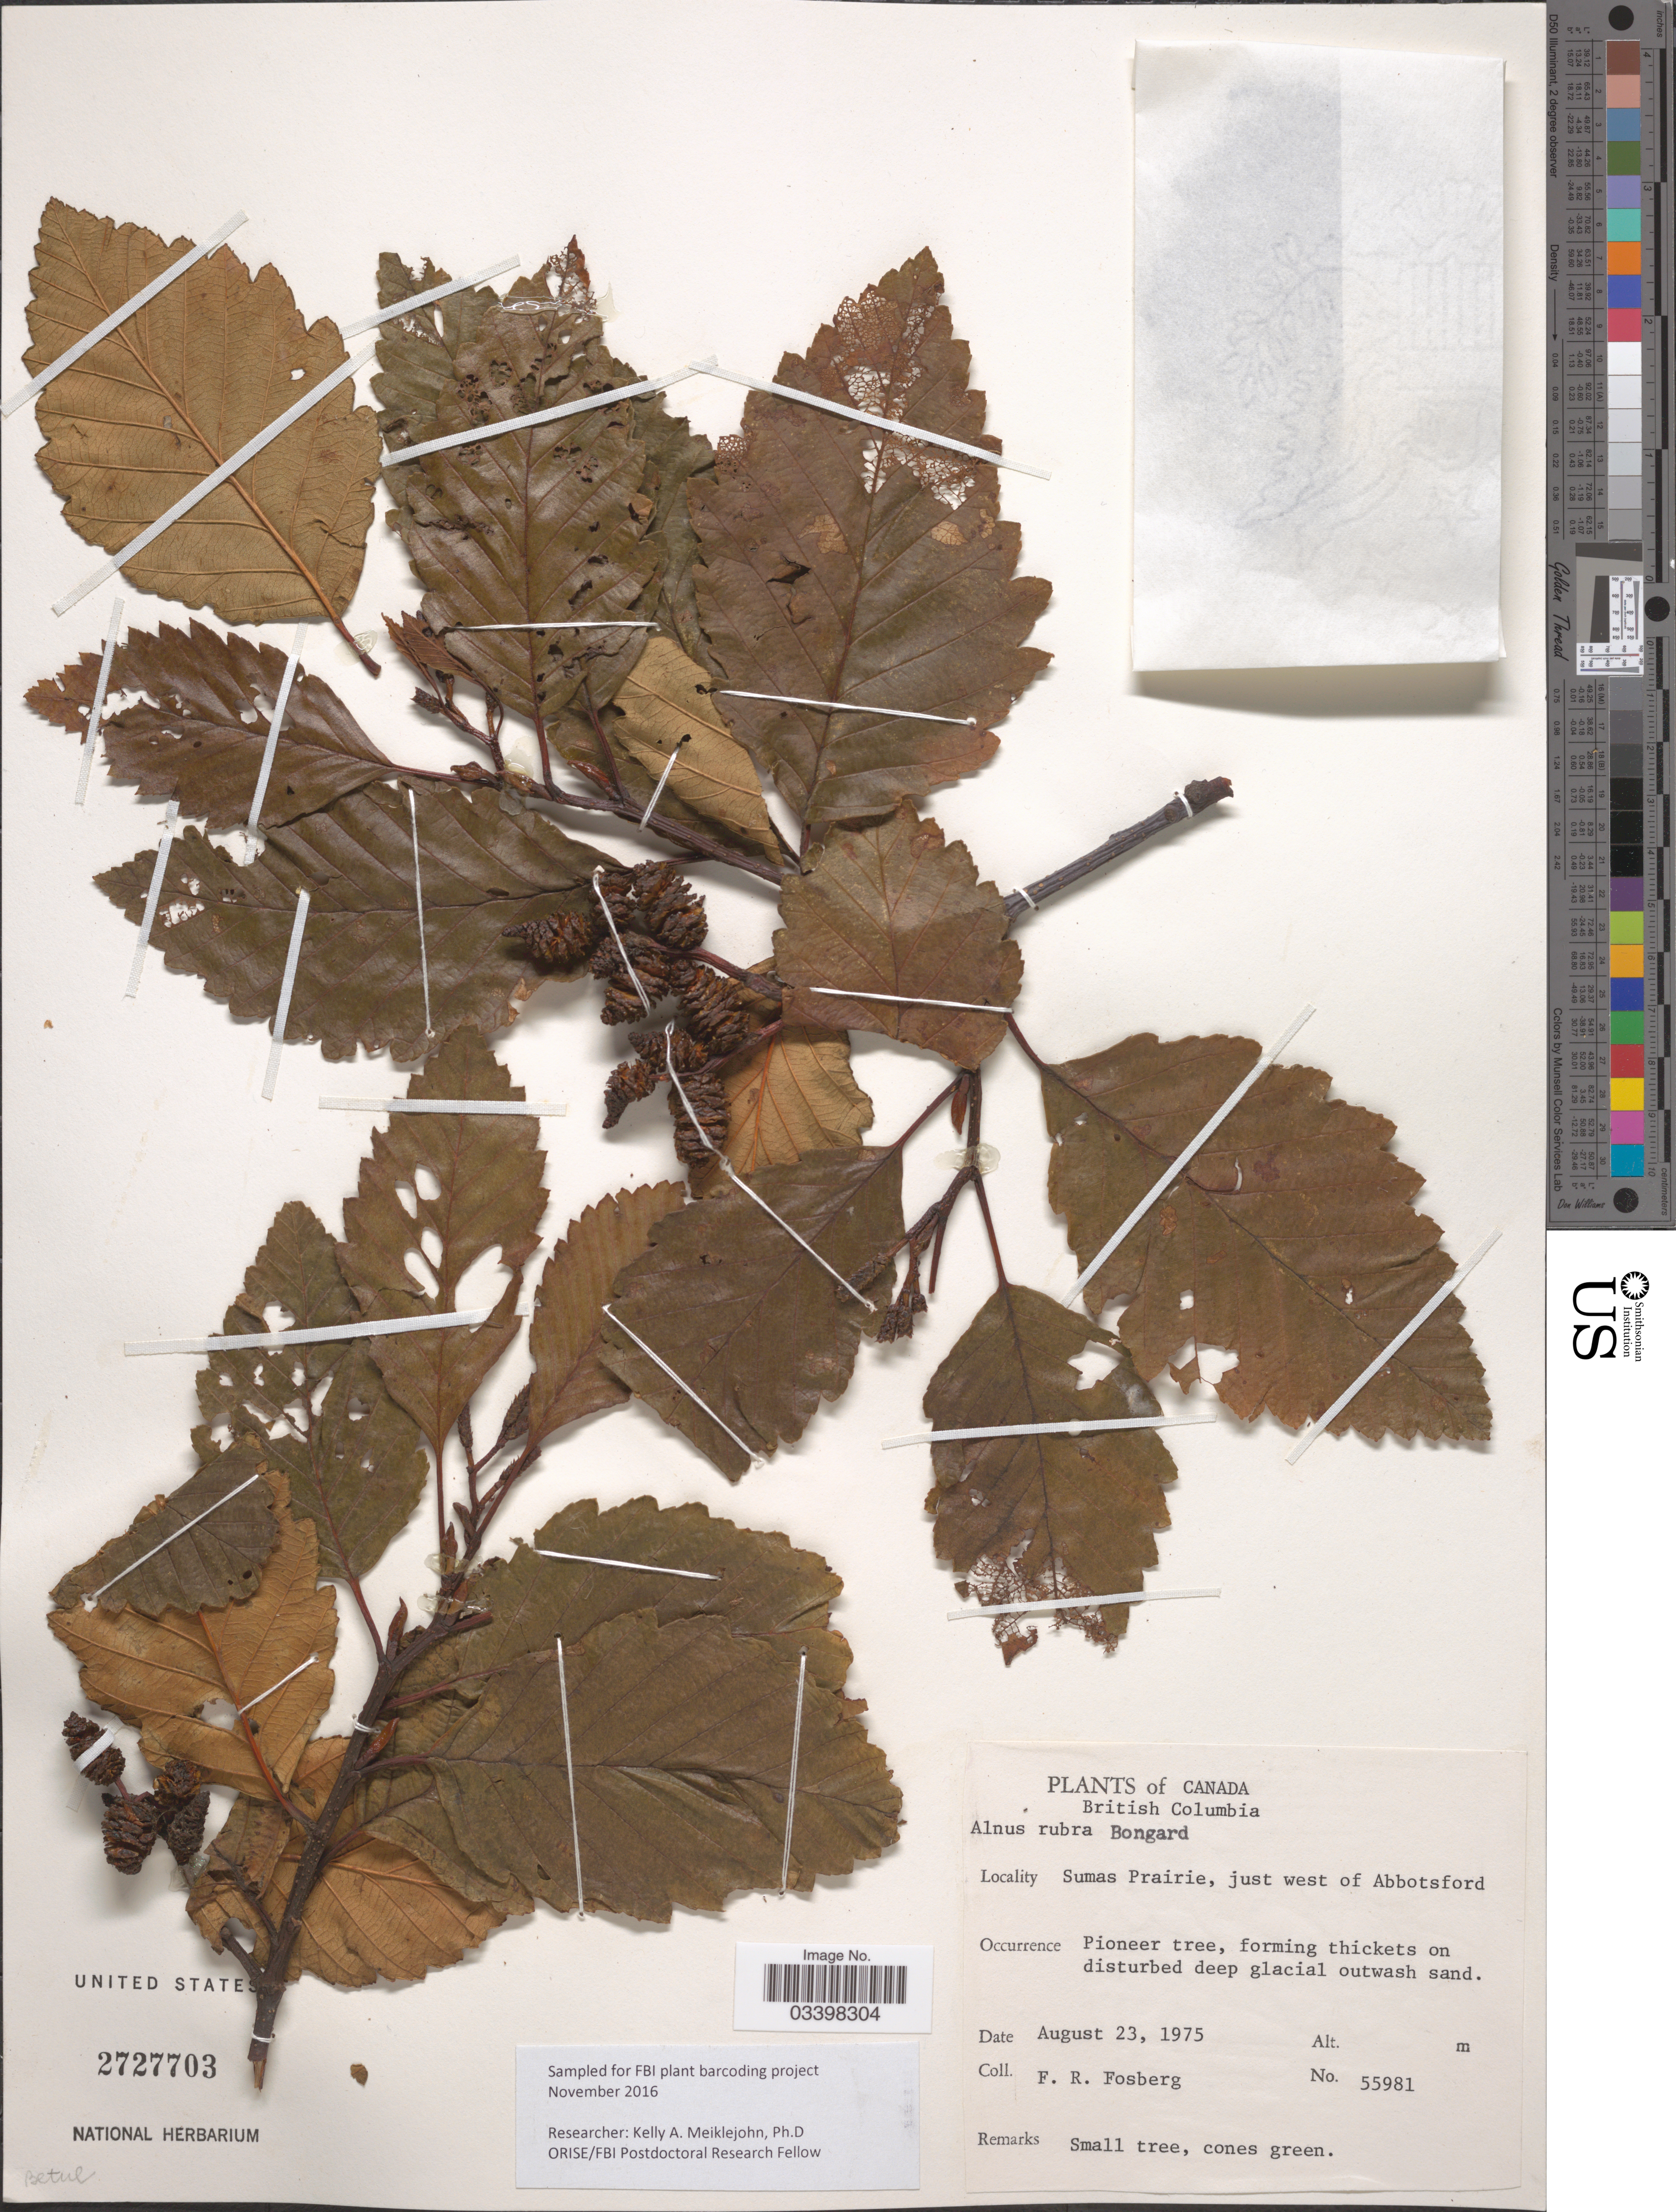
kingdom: Plantae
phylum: Tracheophyta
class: Magnoliopsida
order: Fagales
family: Betulaceae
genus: Alnus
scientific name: Alnus rubra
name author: Bong.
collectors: F. R. Fosberg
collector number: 55981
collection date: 1975-08-23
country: Canada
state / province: British Columbia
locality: Sumas Prairie, just west of Abbotsford.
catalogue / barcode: US 2727703